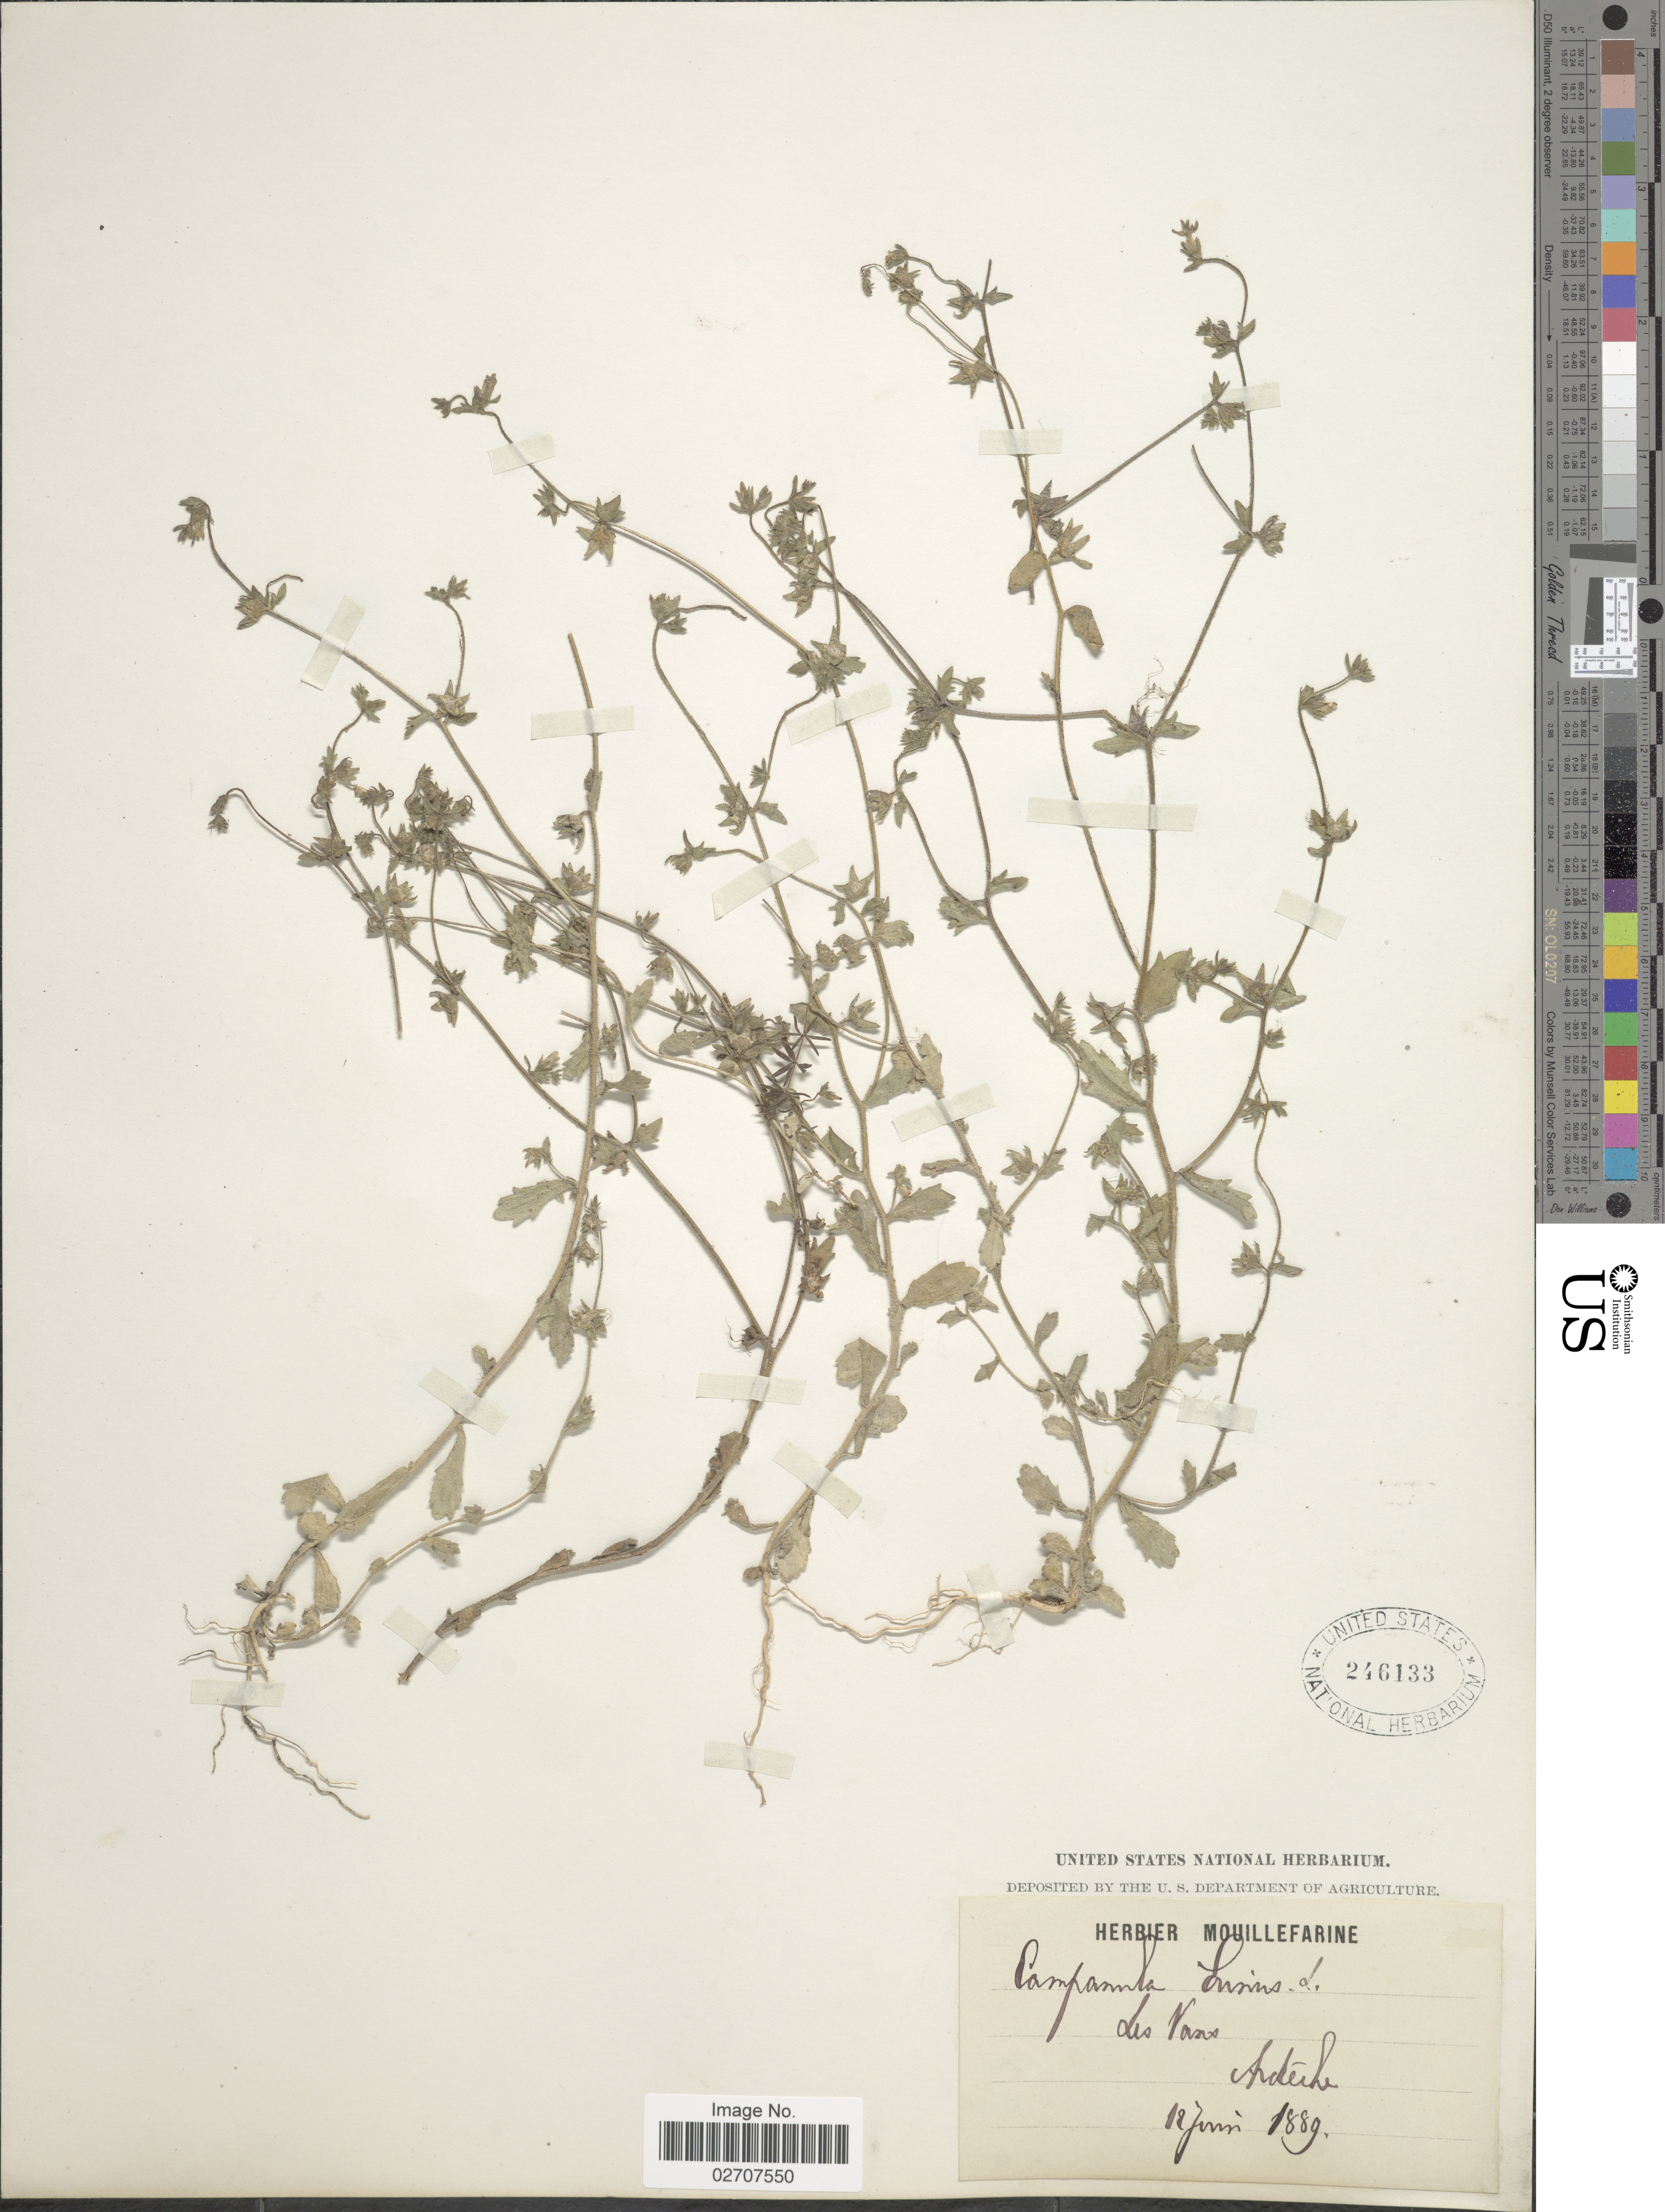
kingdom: Plantae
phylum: Tracheophyta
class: Magnoliopsida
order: Asterales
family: Campanulaceae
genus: Campanula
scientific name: Campanula erinus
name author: L.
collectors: Ardeche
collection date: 1889-06-12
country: France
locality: Les Vans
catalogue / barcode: US 246133